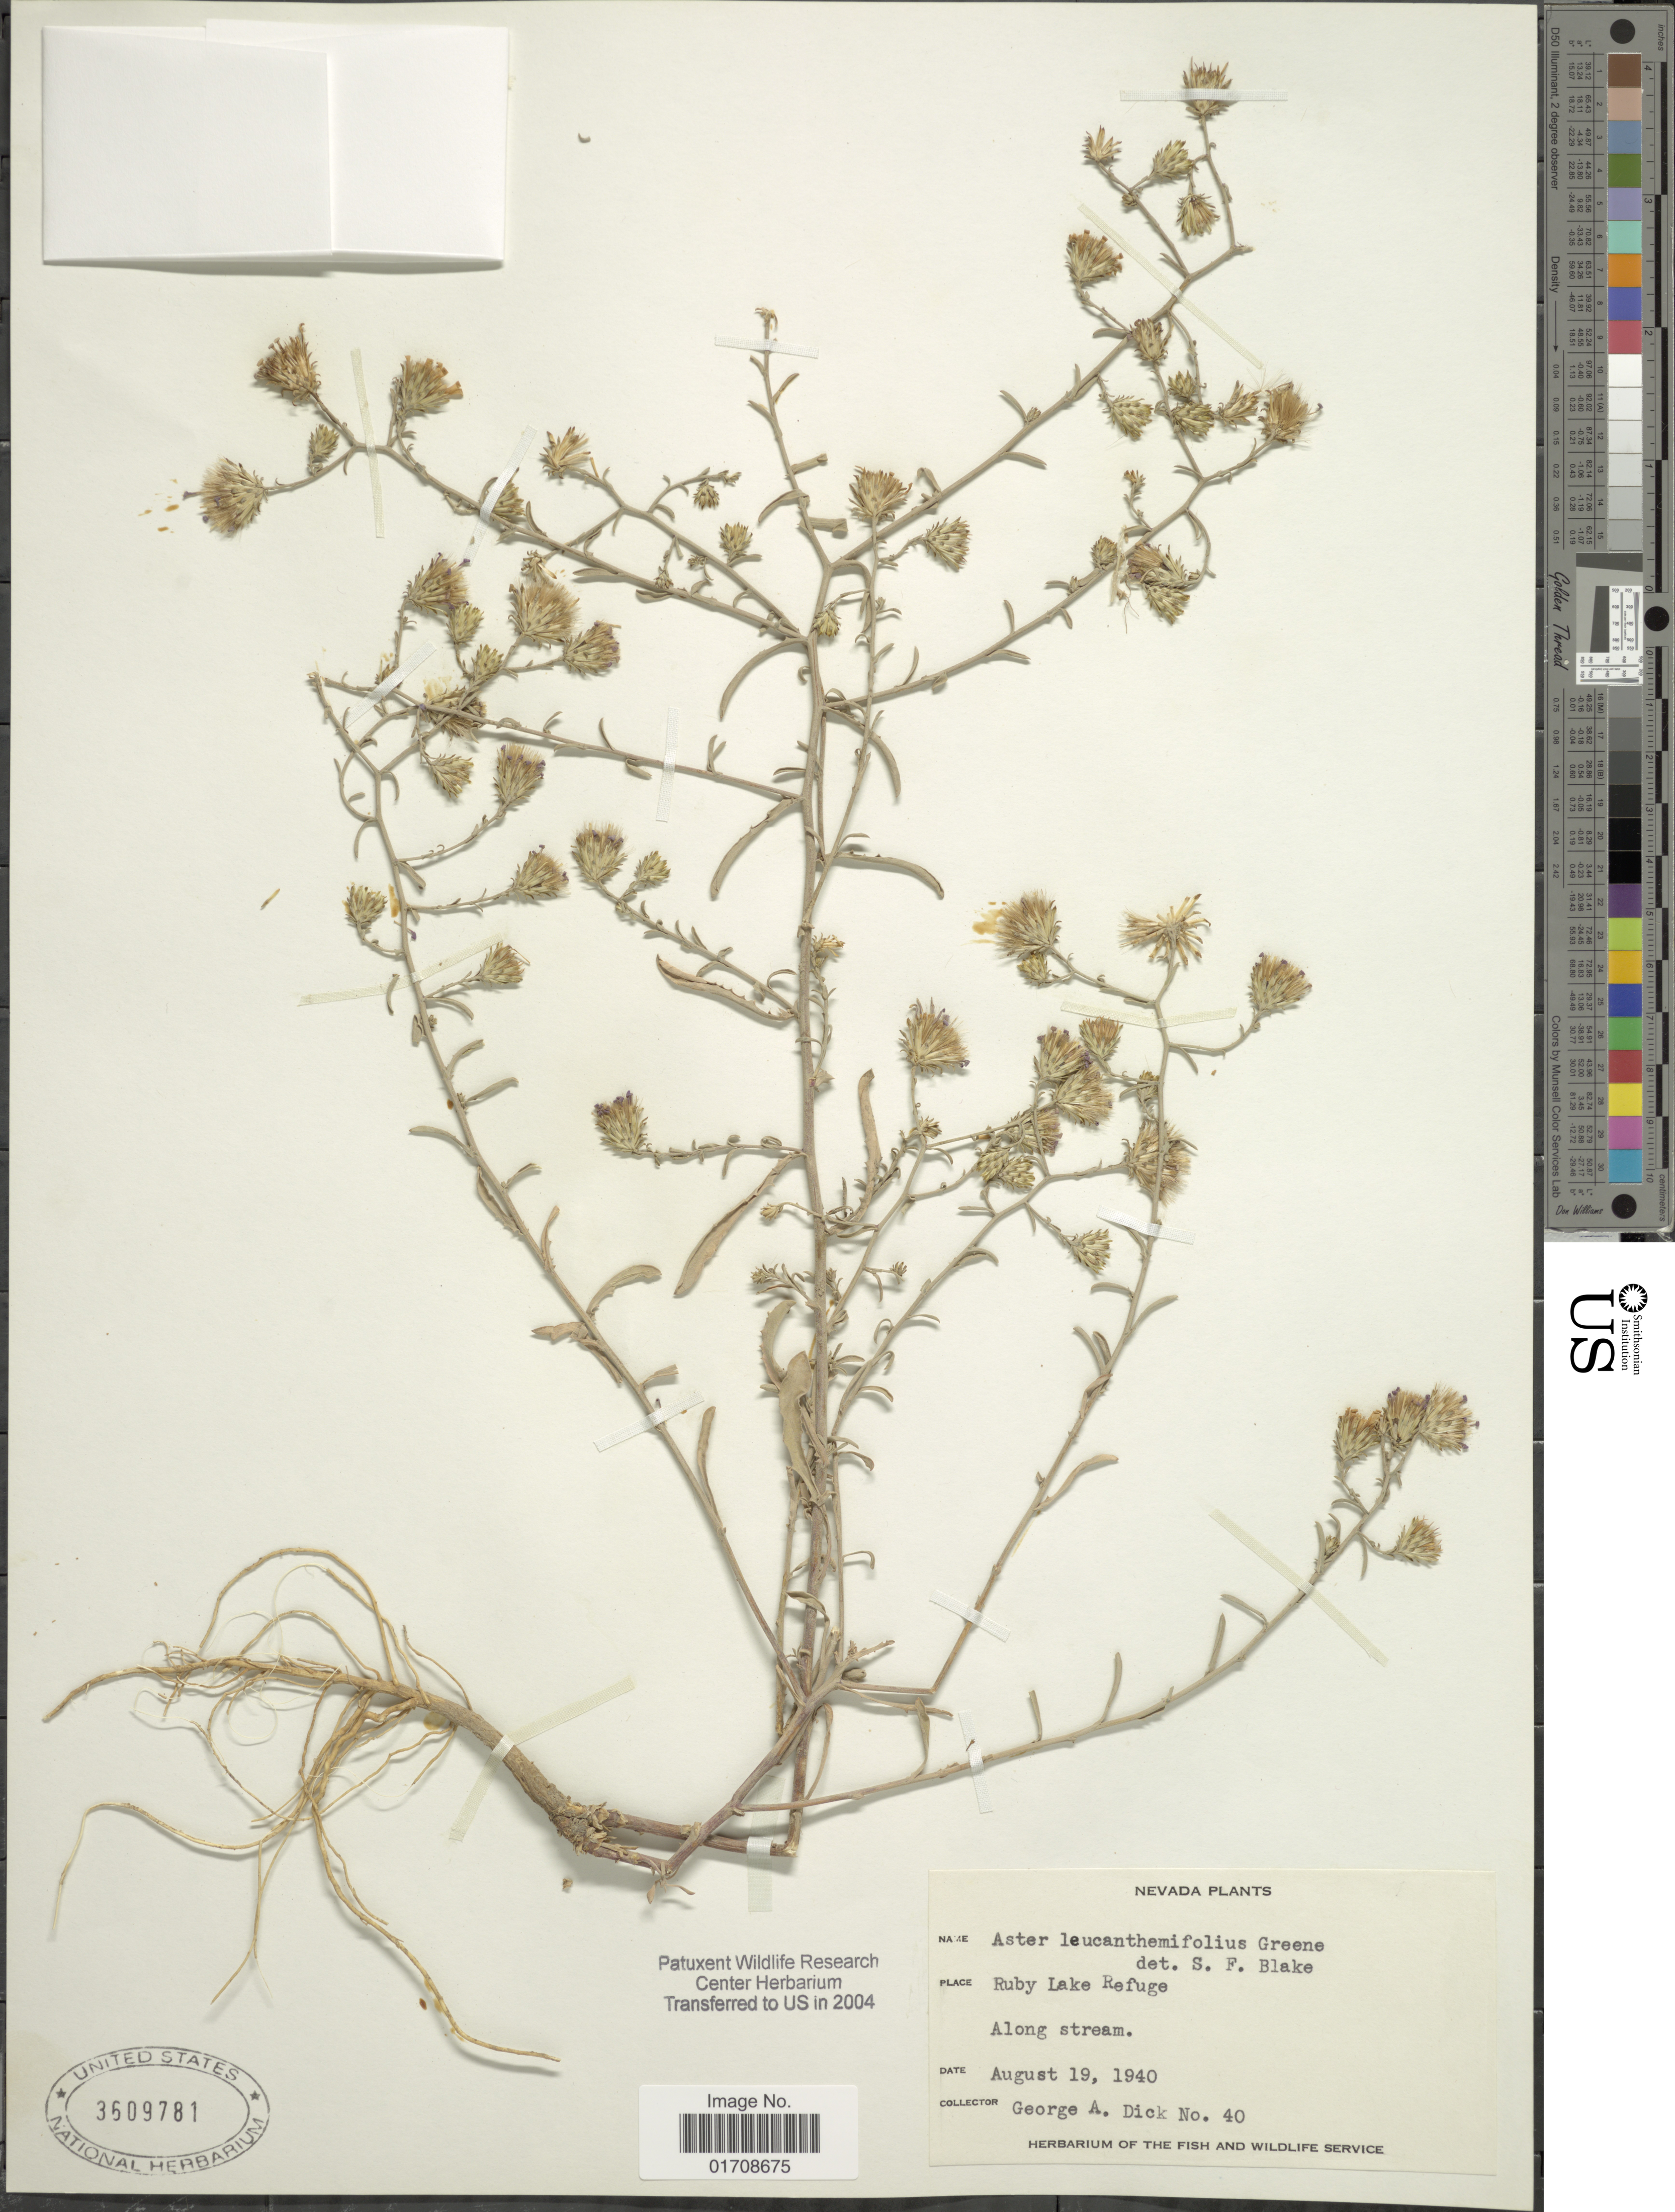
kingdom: Plantae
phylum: Tracheophyta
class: Magnoliopsida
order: Asterales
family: Asteraceae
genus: Machaeranthera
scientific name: Machaeranthera canescens var. leucanthemifolius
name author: (Greene) S.L. Welsh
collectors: G. Dick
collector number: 40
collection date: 1940-08-19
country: United States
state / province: Nevada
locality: Ruby Lake Refuge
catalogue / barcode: US 3609781